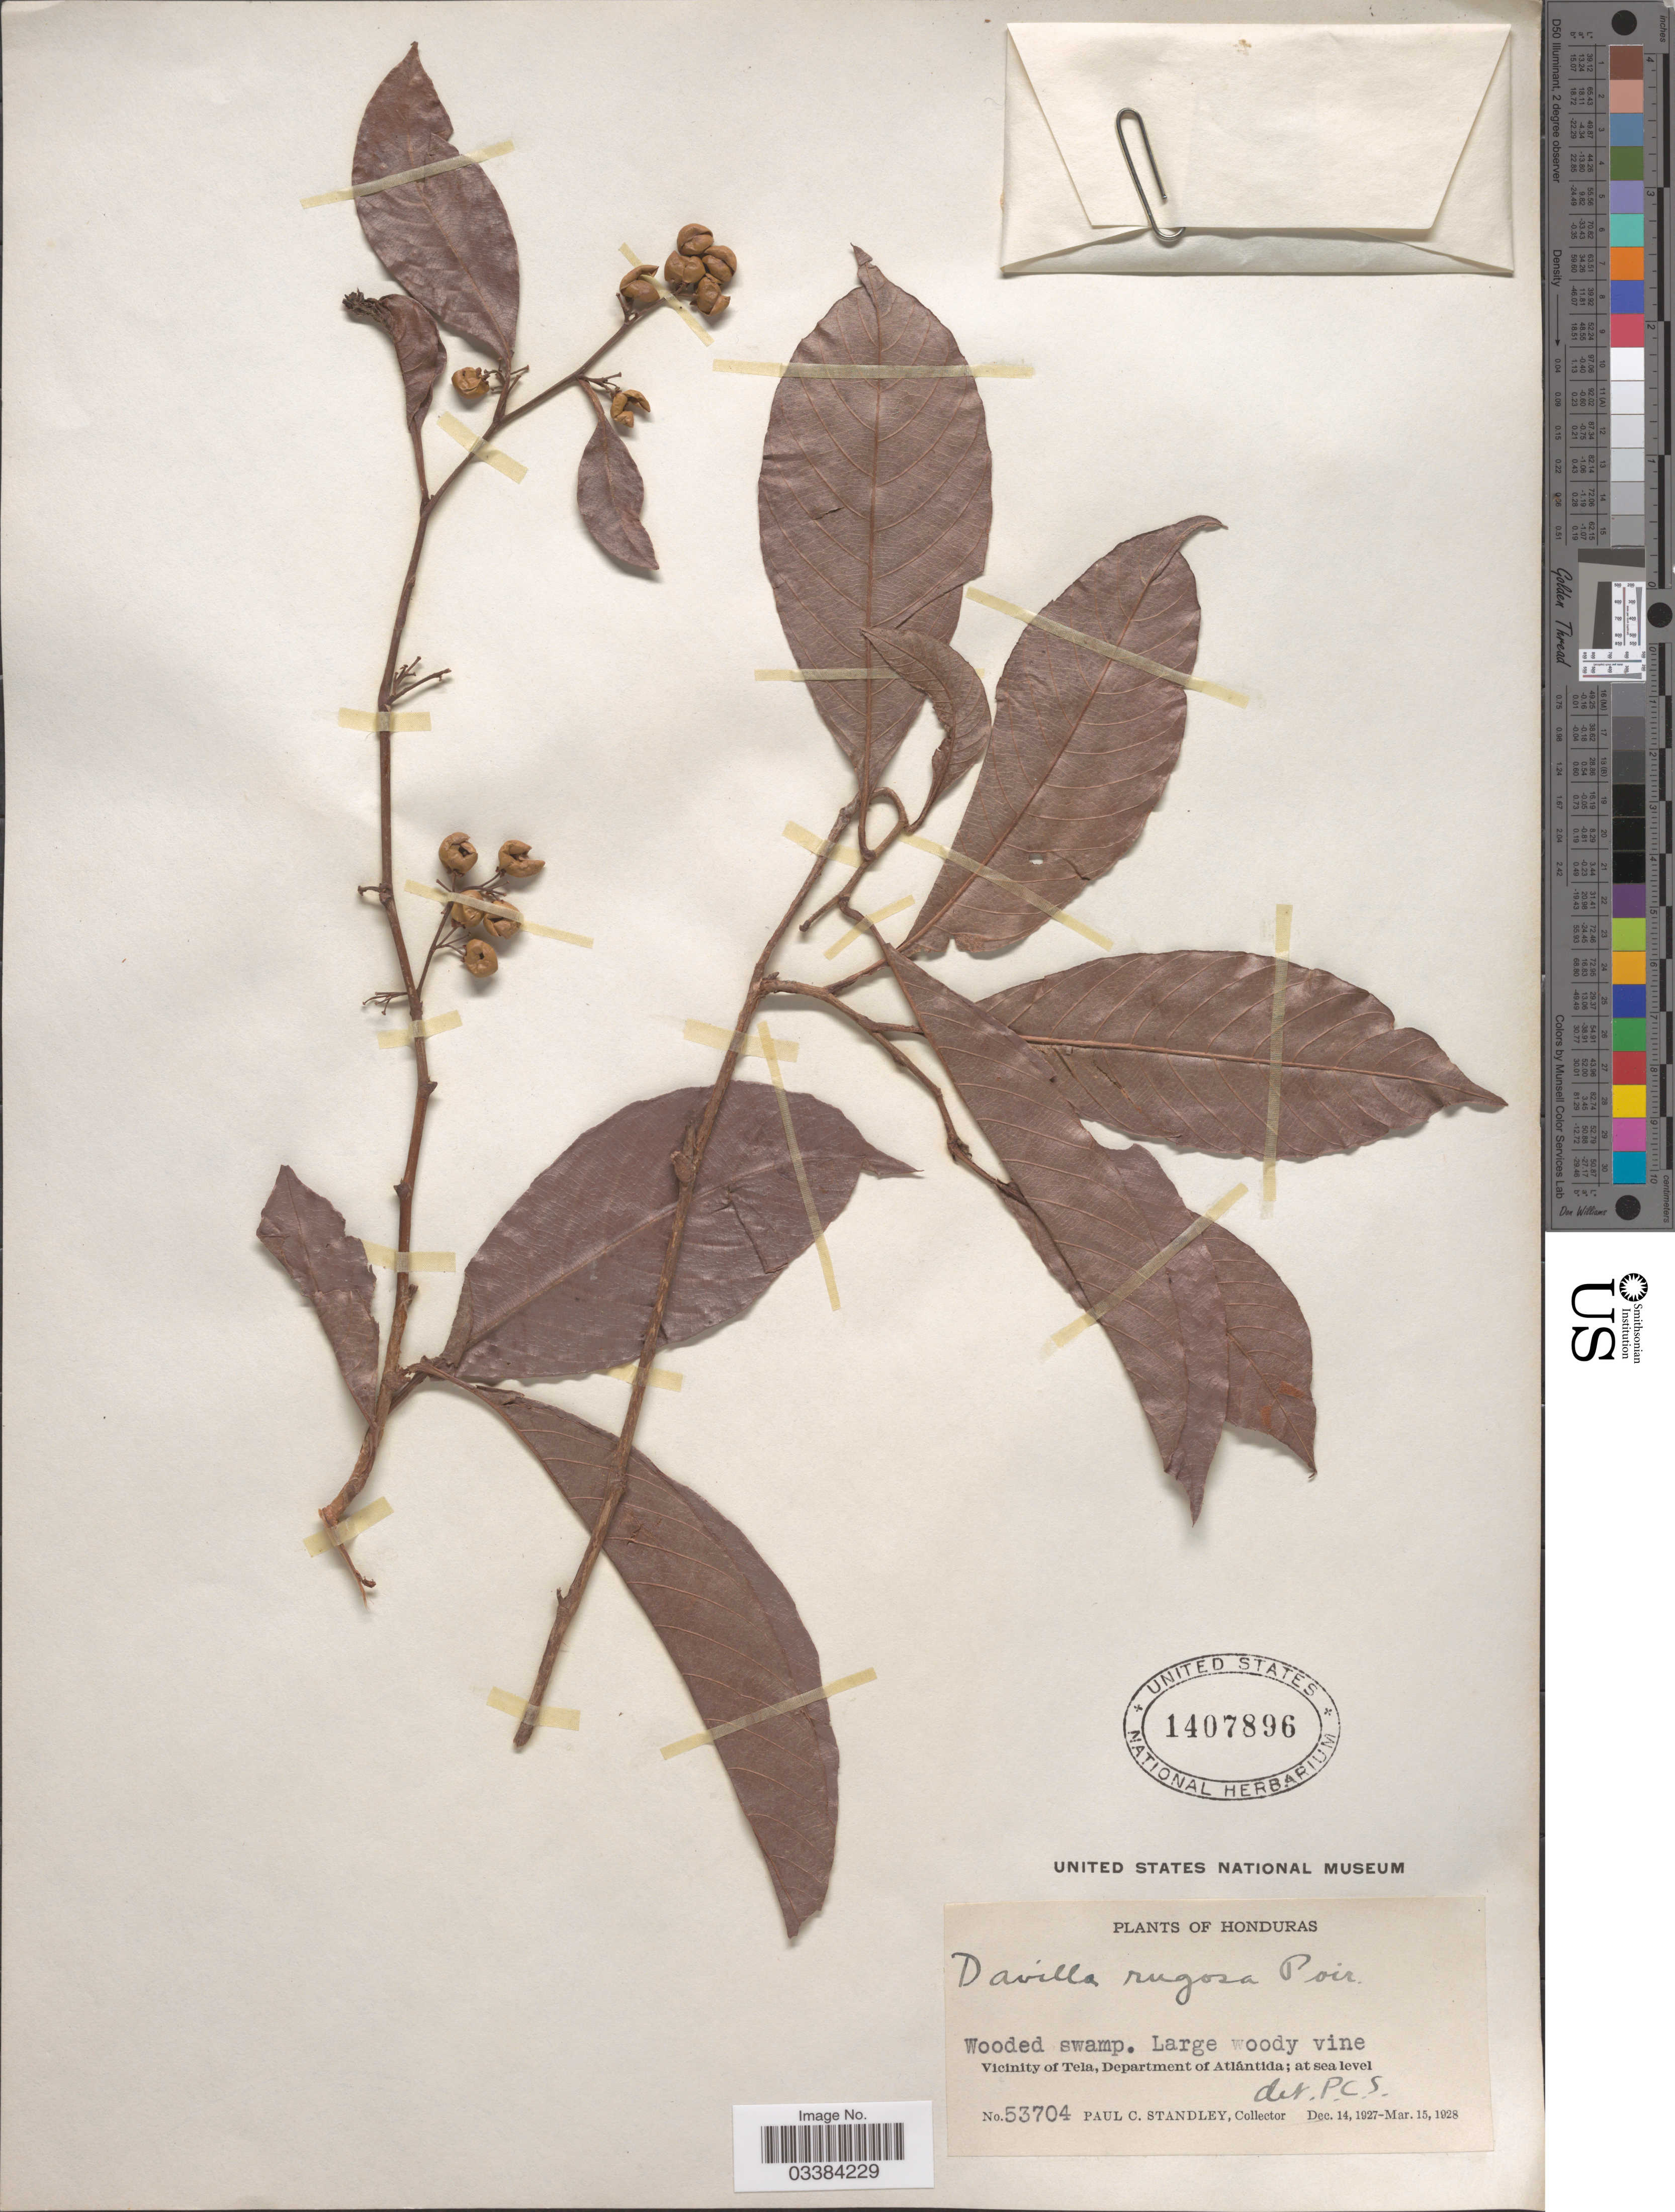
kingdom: Plantae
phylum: Tracheophyta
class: Magnoliopsida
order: Dilleniales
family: Dilleniaceae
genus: Davilla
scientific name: Davilla rugosa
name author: Poir.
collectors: P. C. Standley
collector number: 53704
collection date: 1927-12-14/1928-03-15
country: Honduras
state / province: Atlántida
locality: Vicinity of Tela, Department of Atlántida.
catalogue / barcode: US 1407896